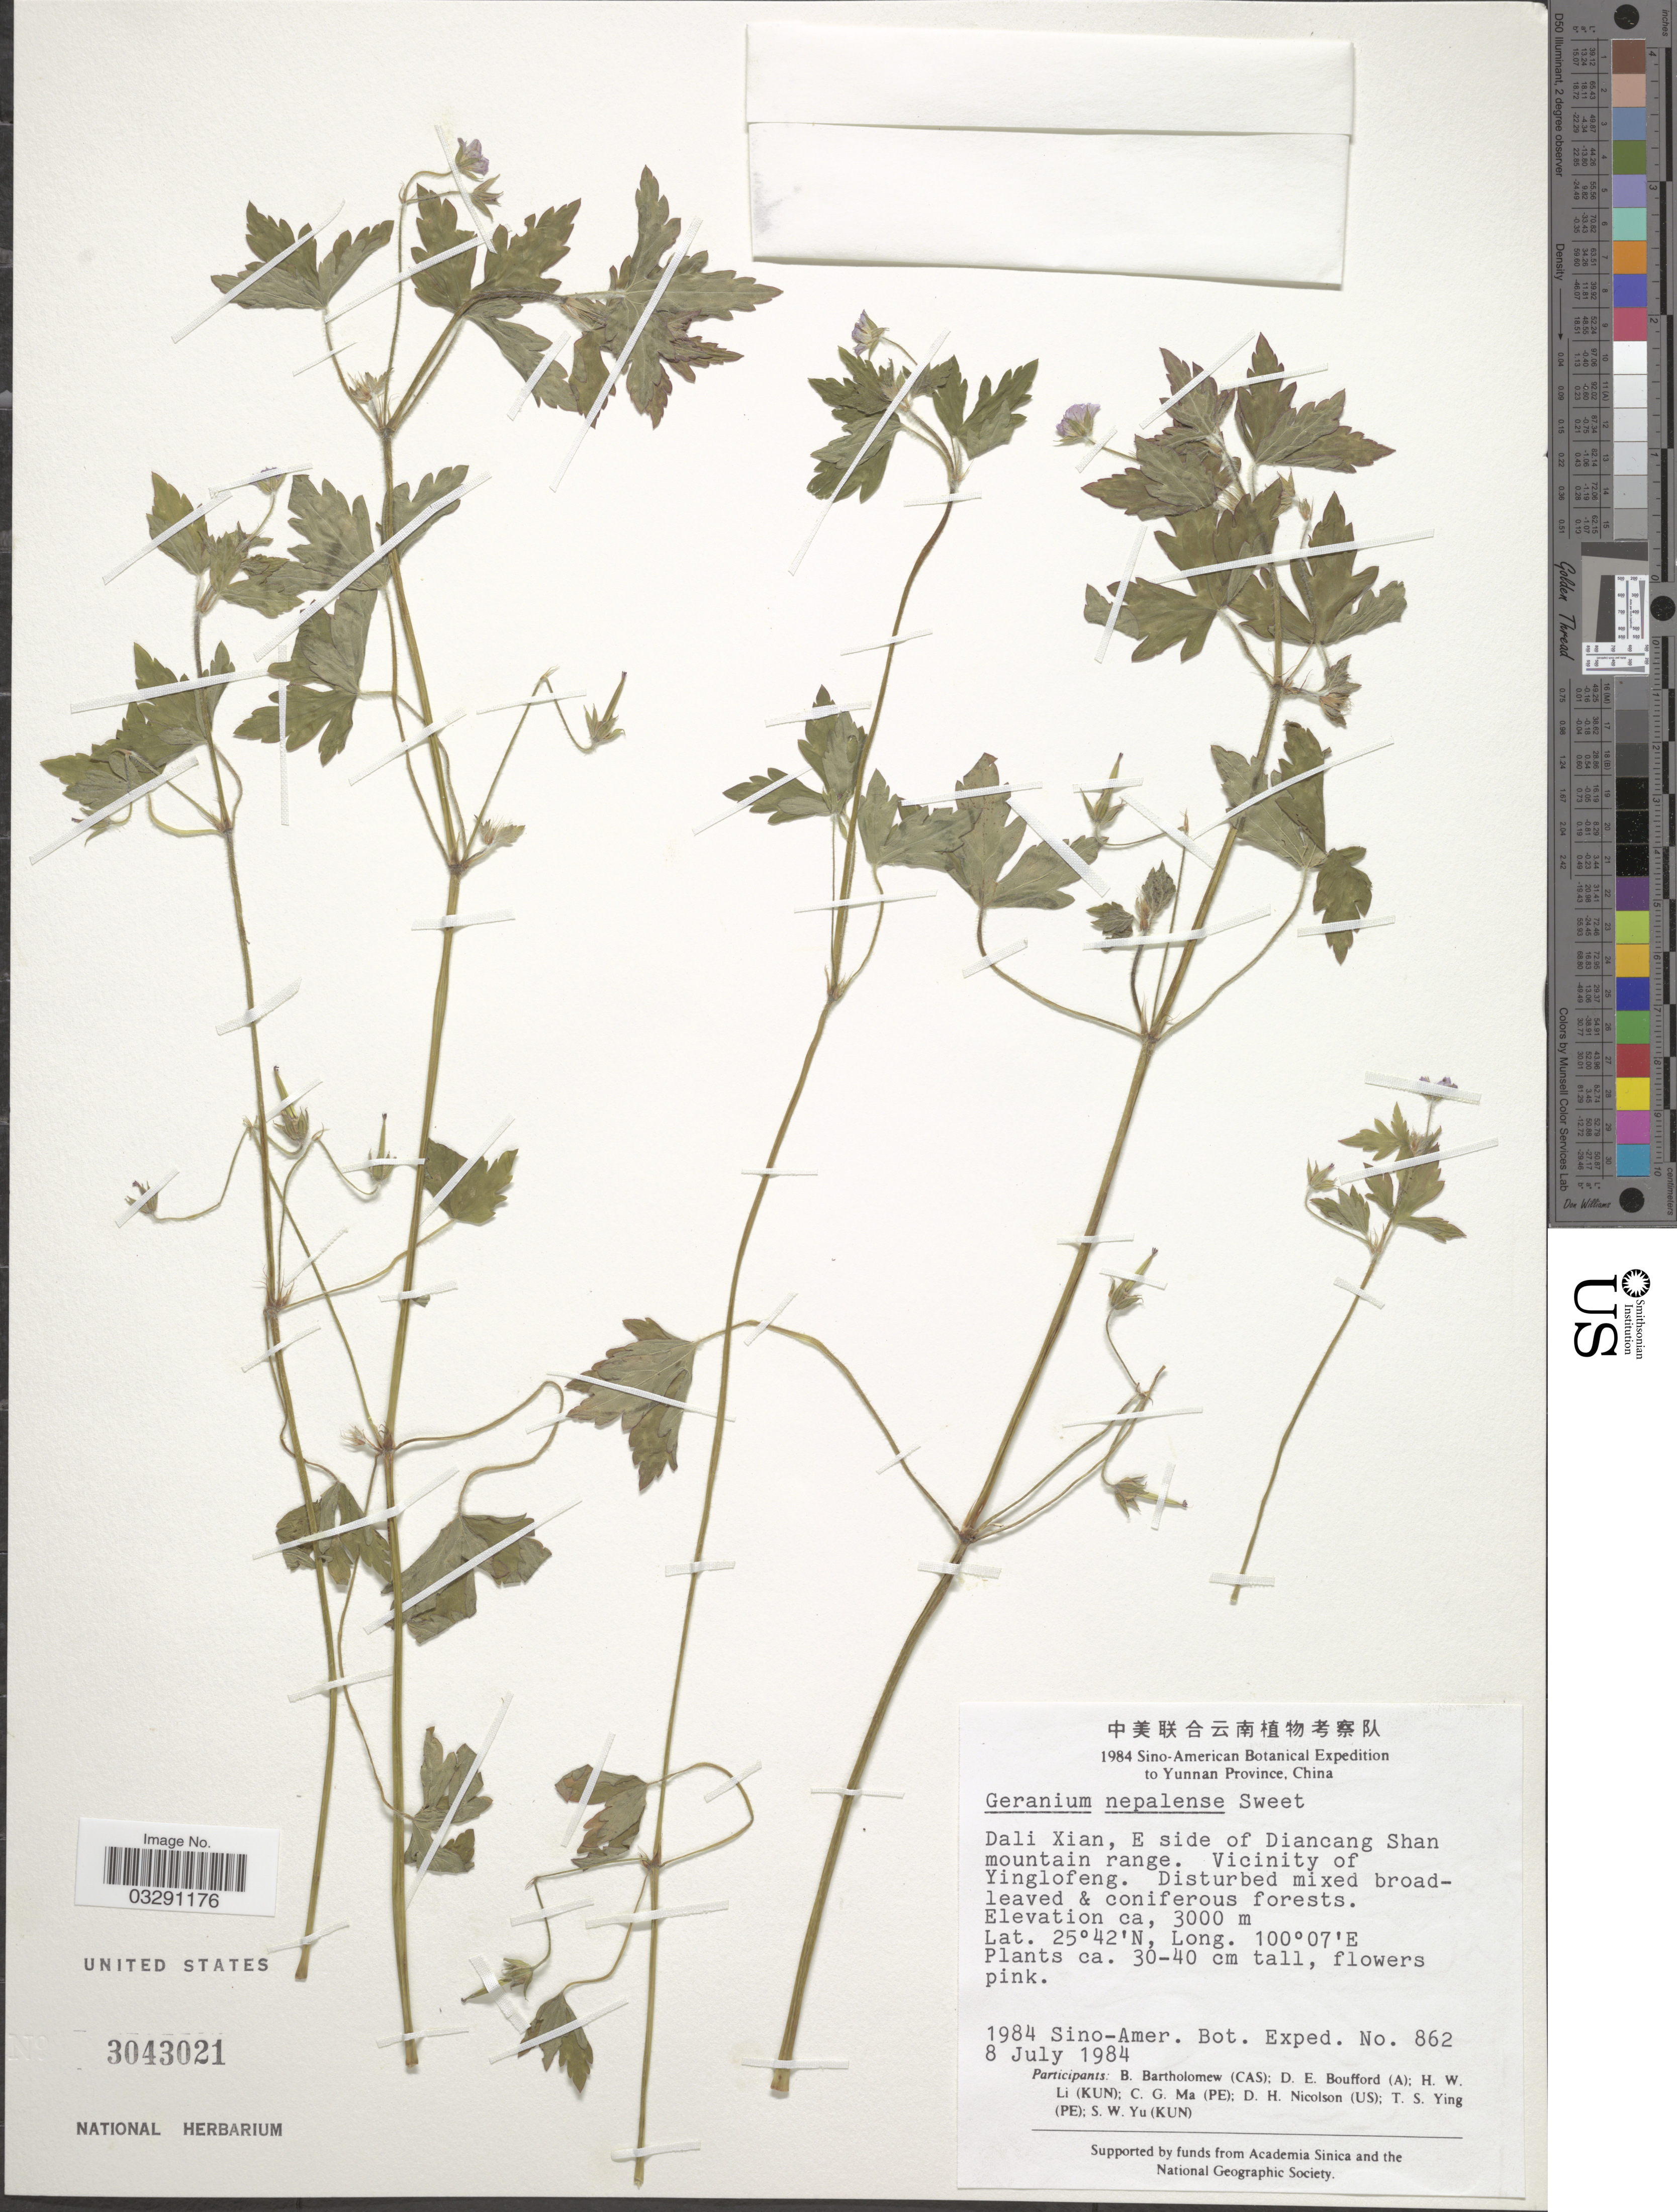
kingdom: Plantae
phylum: Tracheophyta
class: Magnoliopsida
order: Geraniales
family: Geraniaceae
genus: Geranium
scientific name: Geranium nepalense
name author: Sweet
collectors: Sino-Amer. Bot. Exped. 1984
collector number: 862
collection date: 1984-07-08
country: China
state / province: Yunnan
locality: Yunnan Province. Dali Xian, E side of Diancang Shan mountain range. Vicinity of Yinglofeng.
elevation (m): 3000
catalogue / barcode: US 3043021